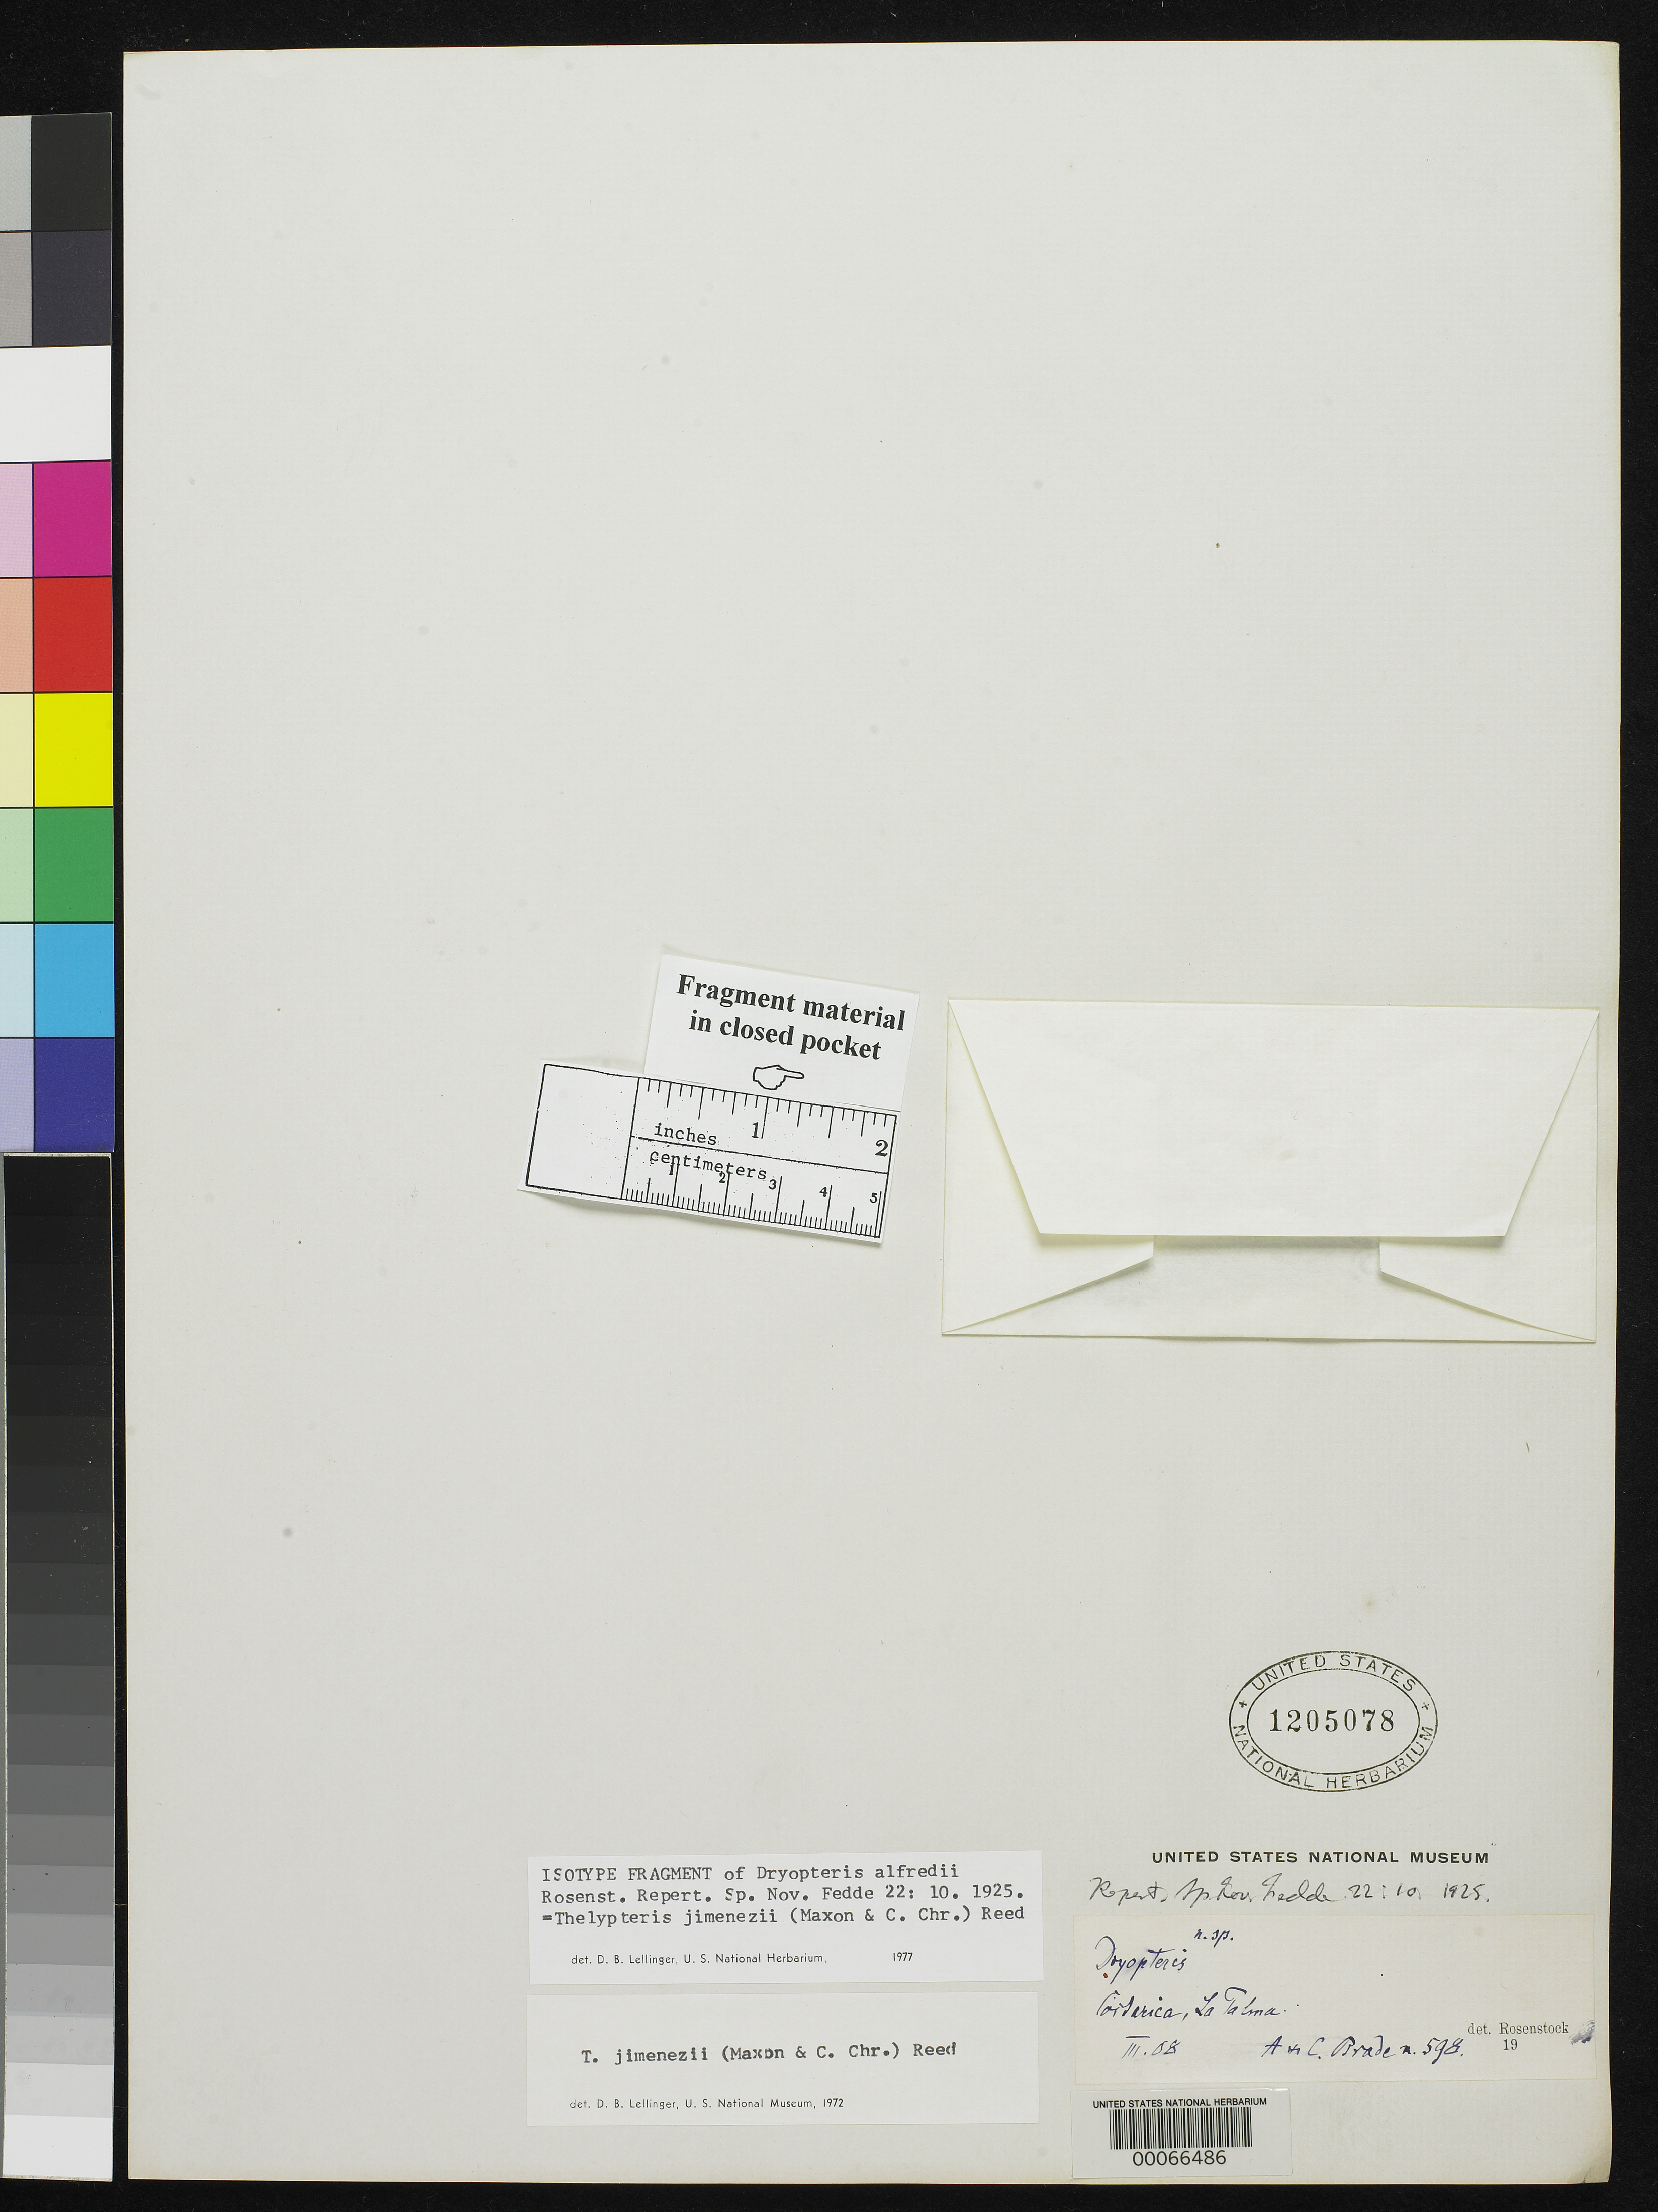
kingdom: Plantae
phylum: Tracheophyta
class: Polypodiopsida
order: Polypodiales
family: Dryopteridaceae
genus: Dryopteris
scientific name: Dryopteris alfredii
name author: Rosenst.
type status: Isotype Fragment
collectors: A. Brade & A. C. Brade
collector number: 598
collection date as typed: Mar 1908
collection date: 1908-03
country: Costa Rica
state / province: San José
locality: La Palma.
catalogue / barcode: US 1205078